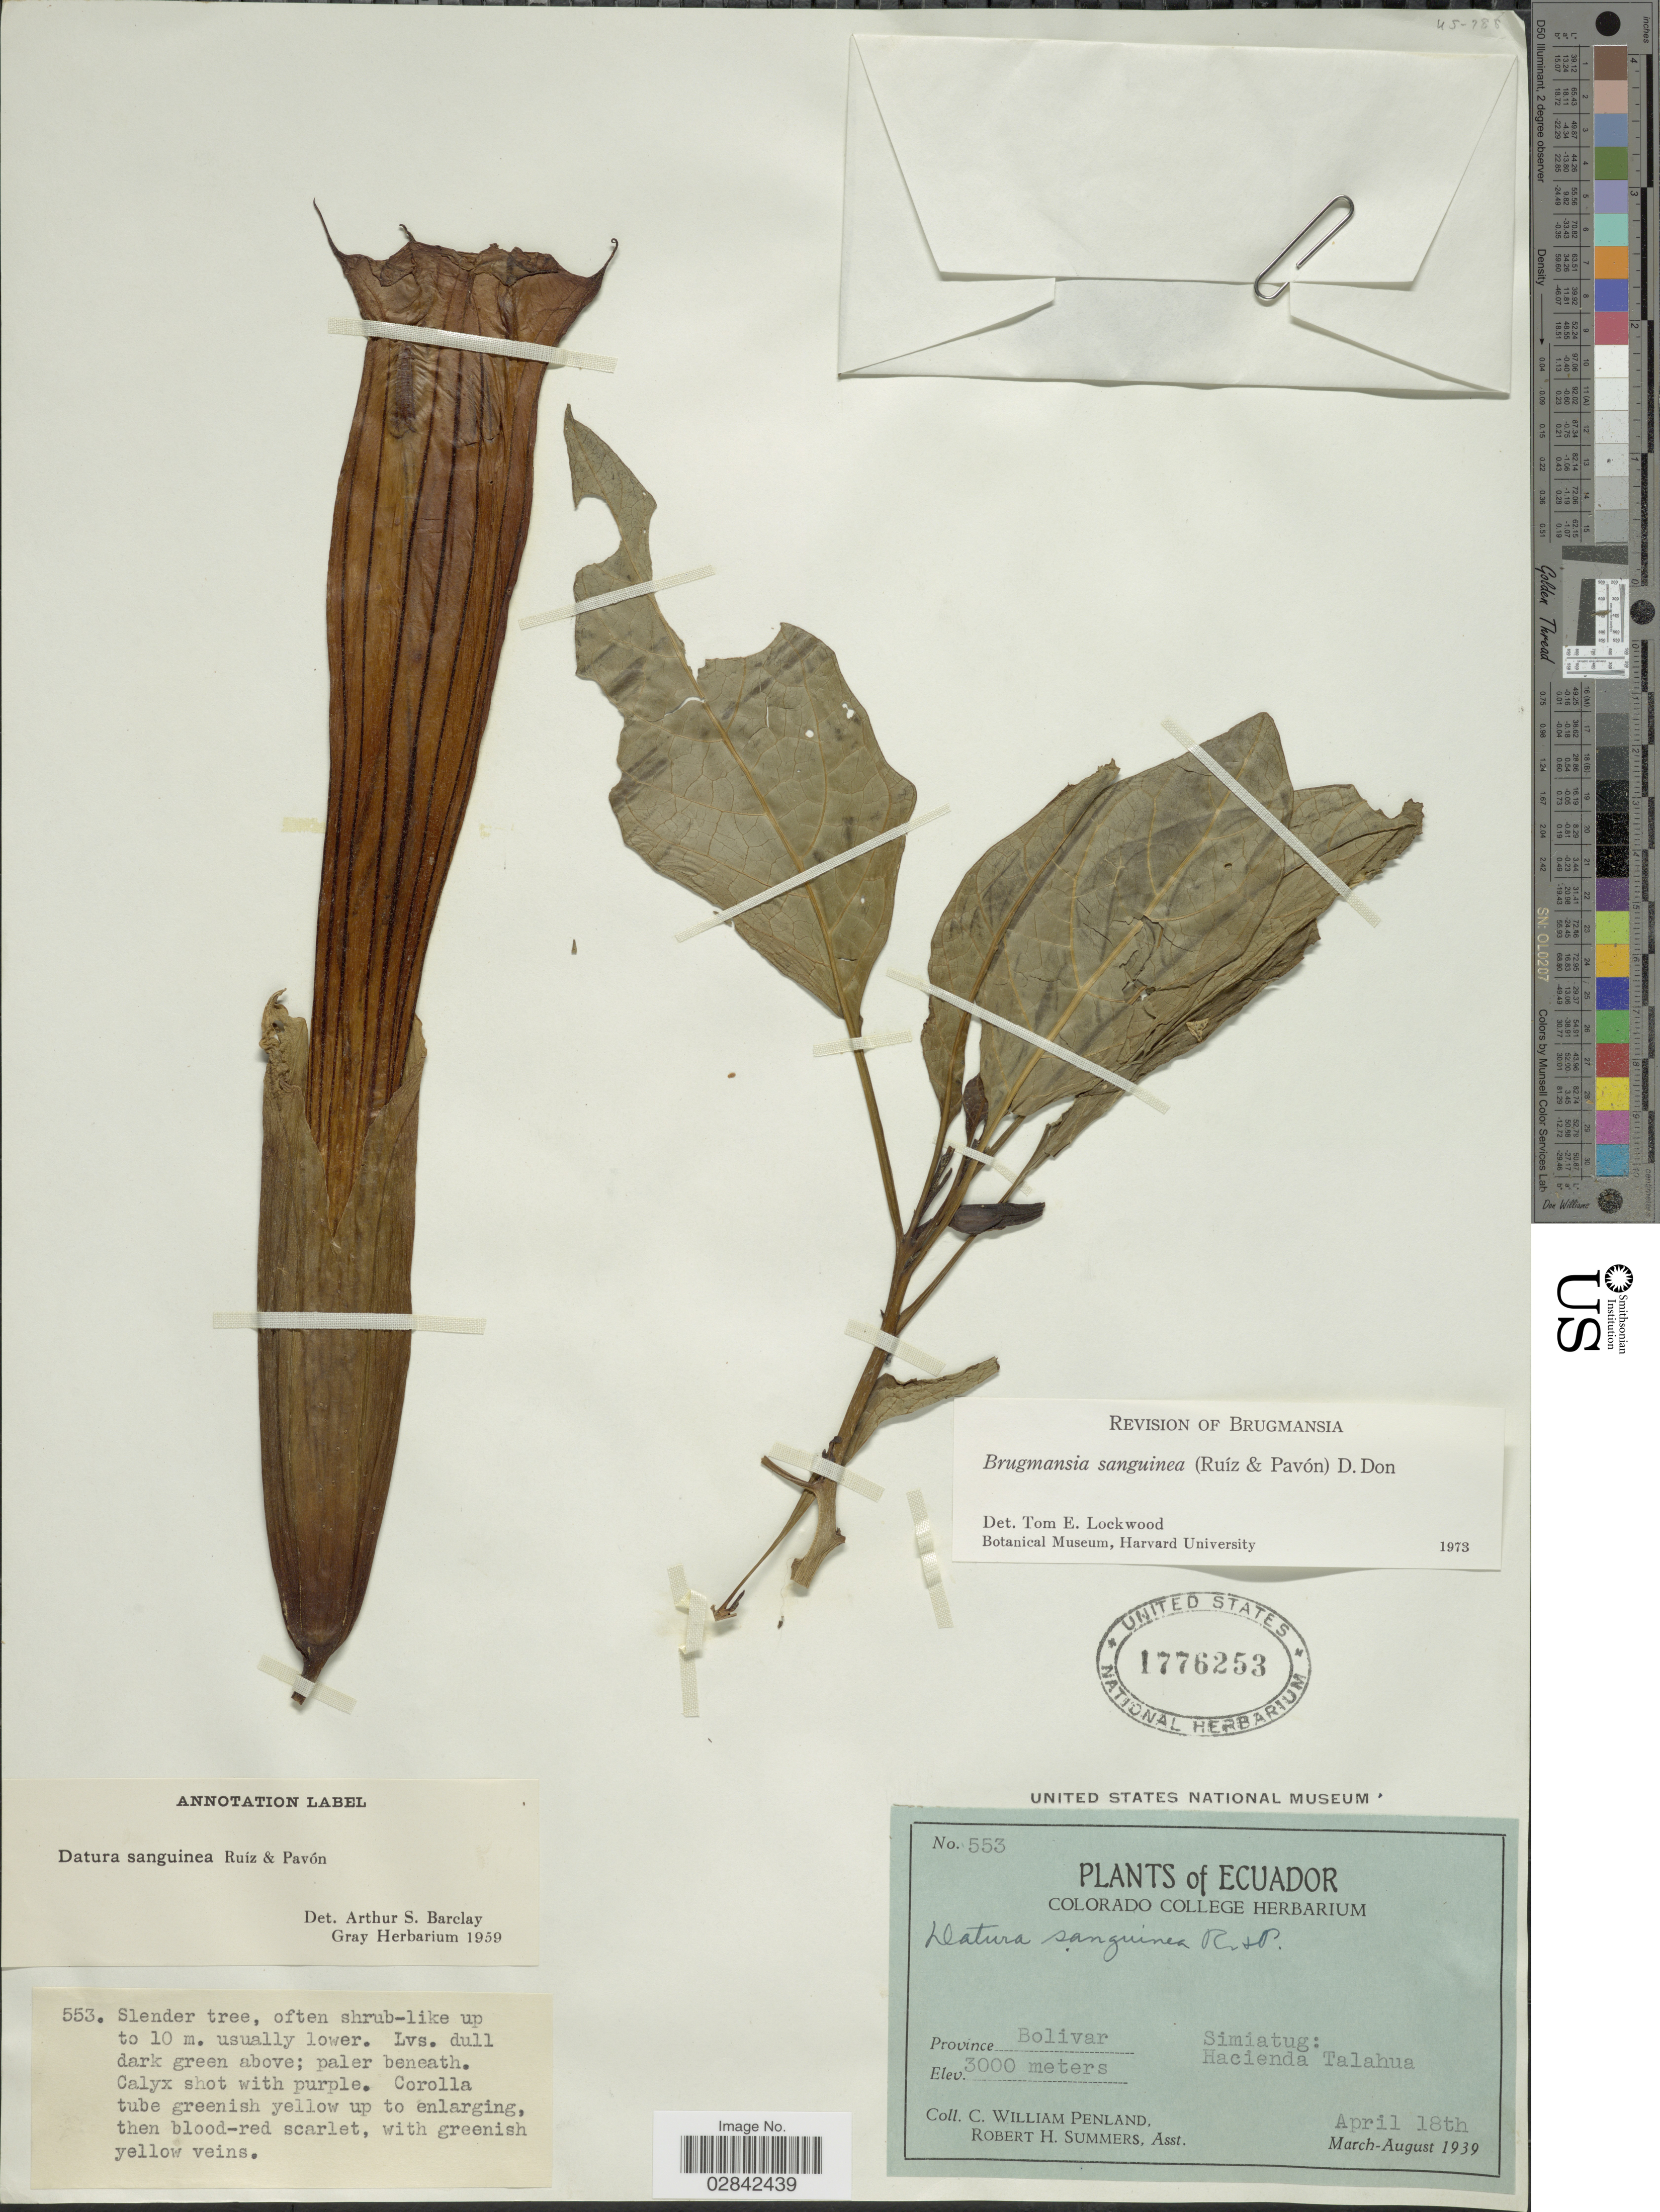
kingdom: Plantae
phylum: Tracheophyta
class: Magnoliopsida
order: Solanales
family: Solanaceae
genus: Brugmansia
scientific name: Brugmansia sanguinea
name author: (Ruiz & Pav.) D. Don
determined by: Lockwood, T. E.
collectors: C. W. Penland & R. Summers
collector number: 553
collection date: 1939-04-18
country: Ecuador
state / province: Bolívar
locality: Simiatug: Hacienda Talahua.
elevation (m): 3000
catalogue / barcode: US 1776253